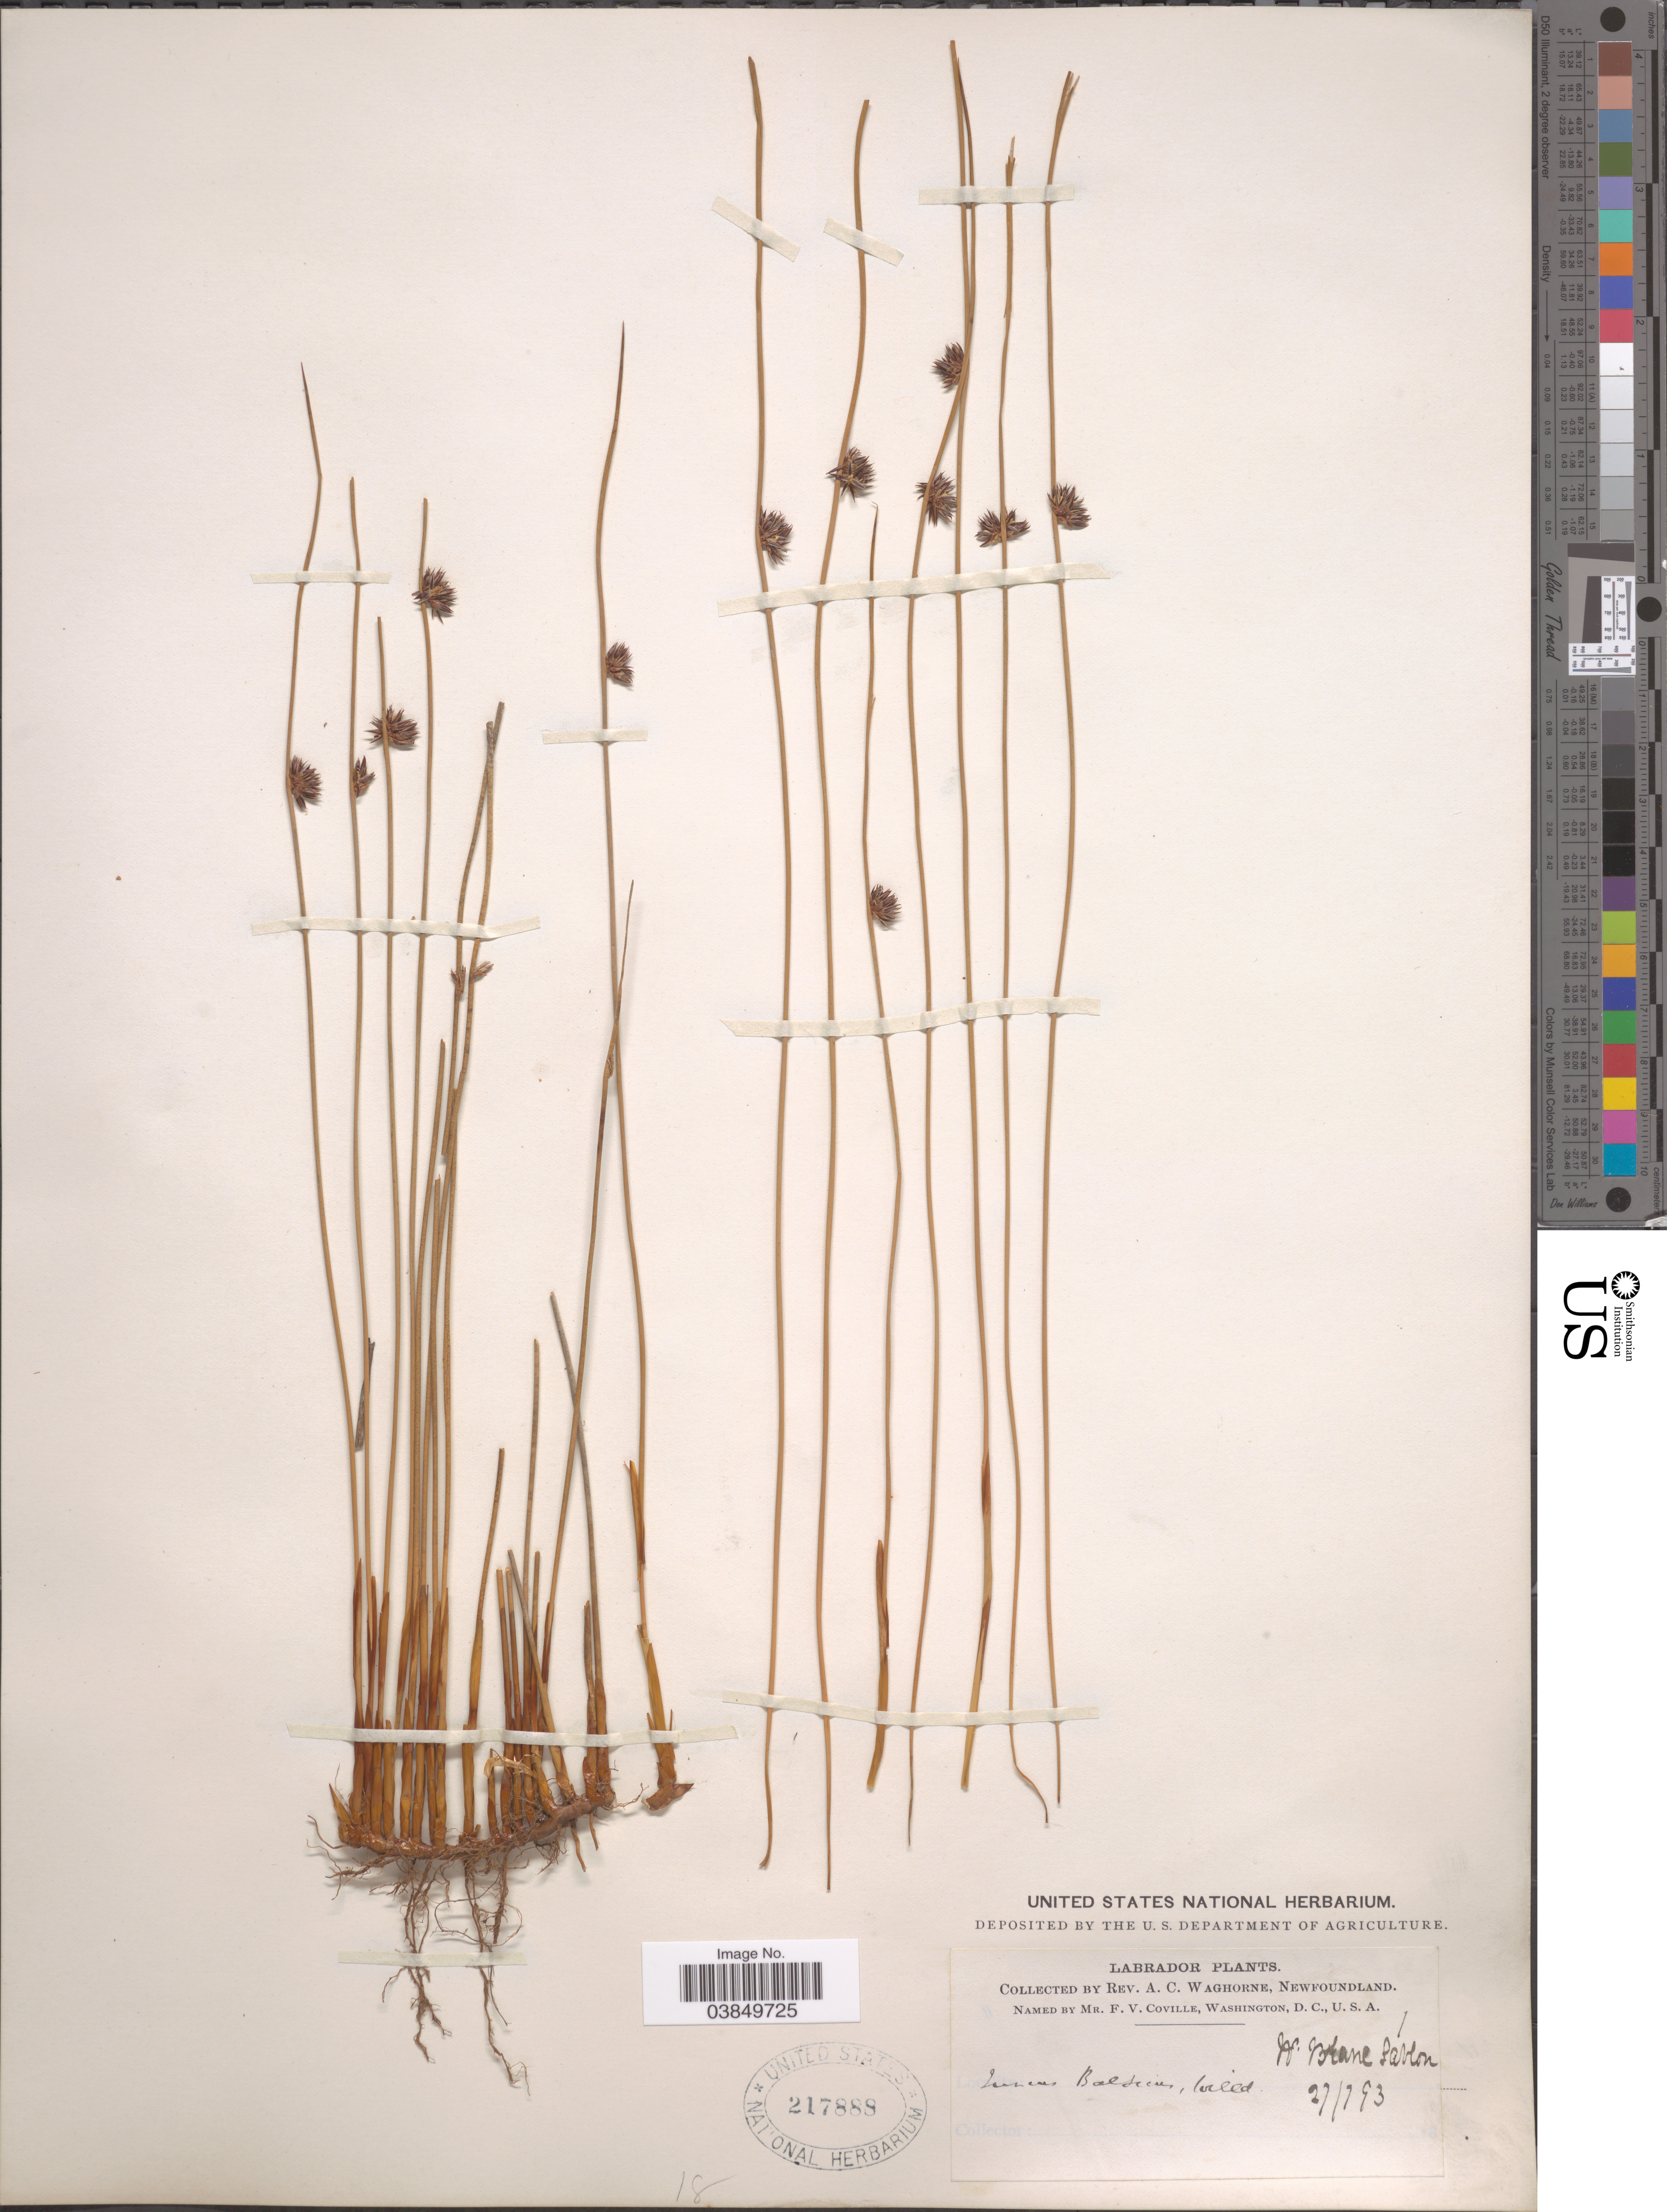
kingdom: Plantae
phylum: Tracheophyta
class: Liliopsida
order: Poales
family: Juncaceae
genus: Juncus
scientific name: Juncus balticus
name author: Willd.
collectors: A. Waghorne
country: Canada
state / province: Newfoundland and Labrador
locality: Labrador.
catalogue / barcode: US 217888